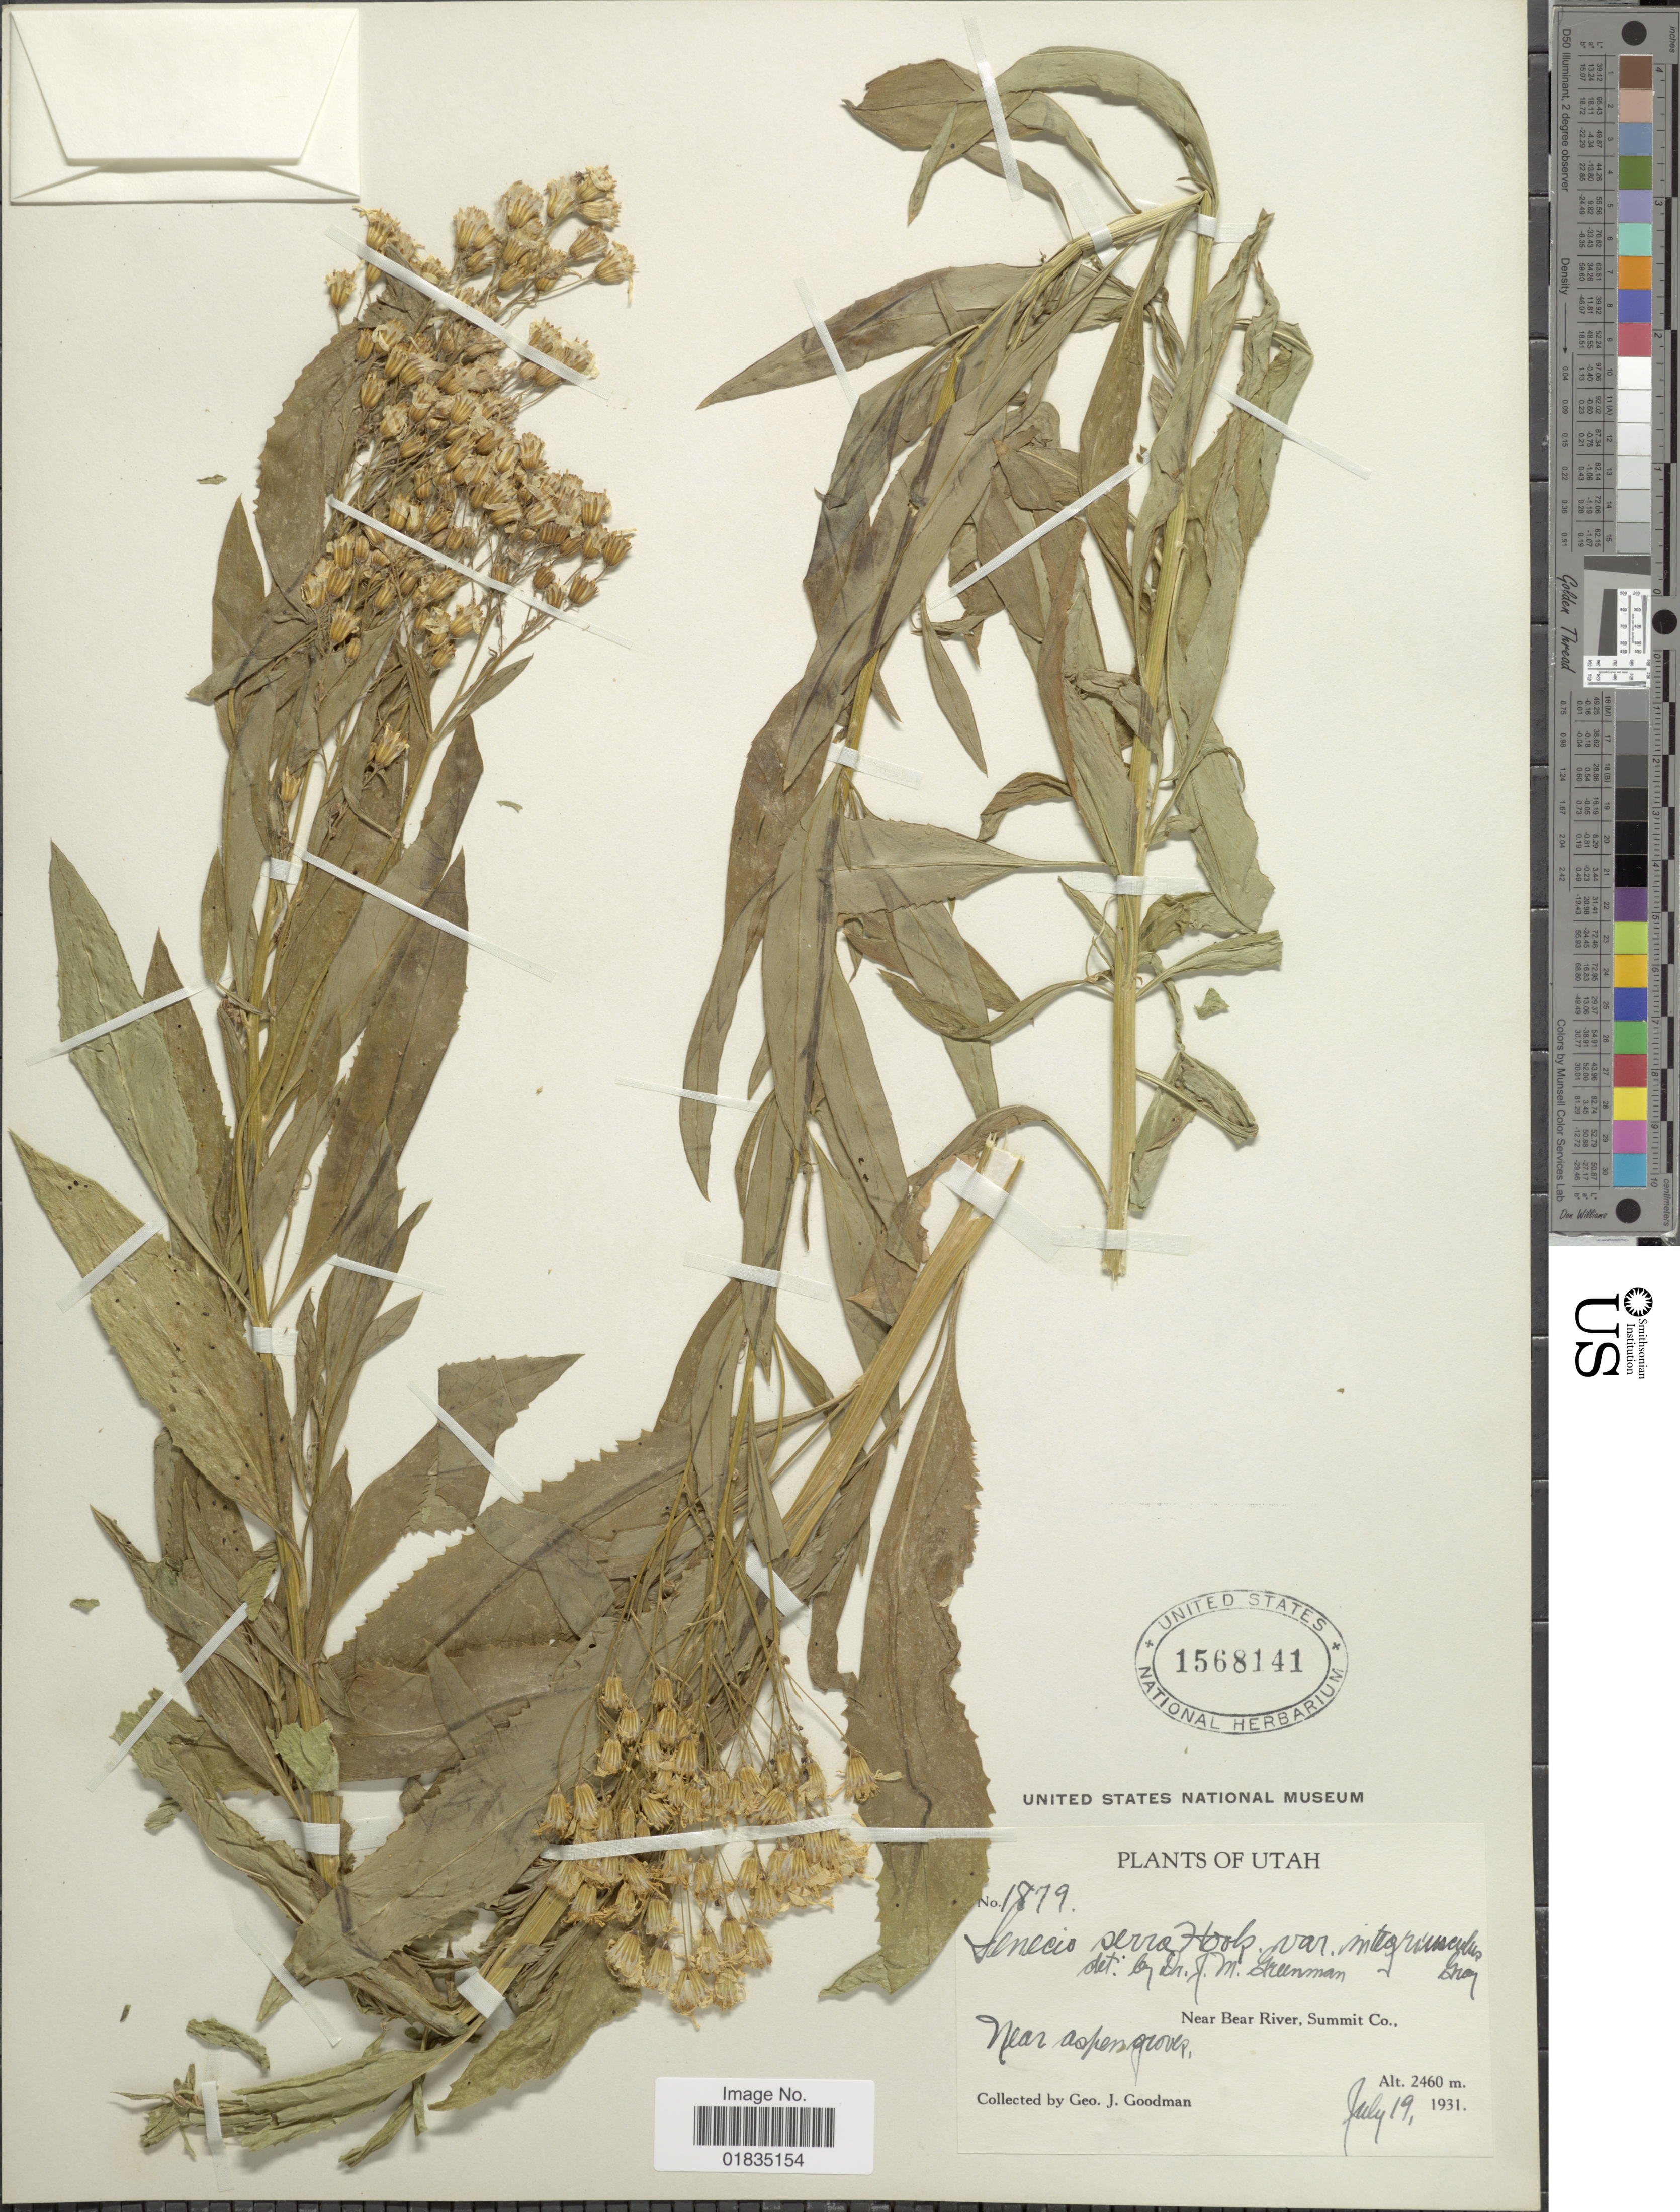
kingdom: Plantae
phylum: Tracheophyta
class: Magnoliopsida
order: Asterales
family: Asteraceae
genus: Senecio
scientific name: Senecio serra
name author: Hook.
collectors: G. J. Goodman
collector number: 1879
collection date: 1931-07-19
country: United States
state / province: Utah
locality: Near Bear River, Summit Co. Near aspen groves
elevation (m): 2460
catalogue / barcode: US 1568141